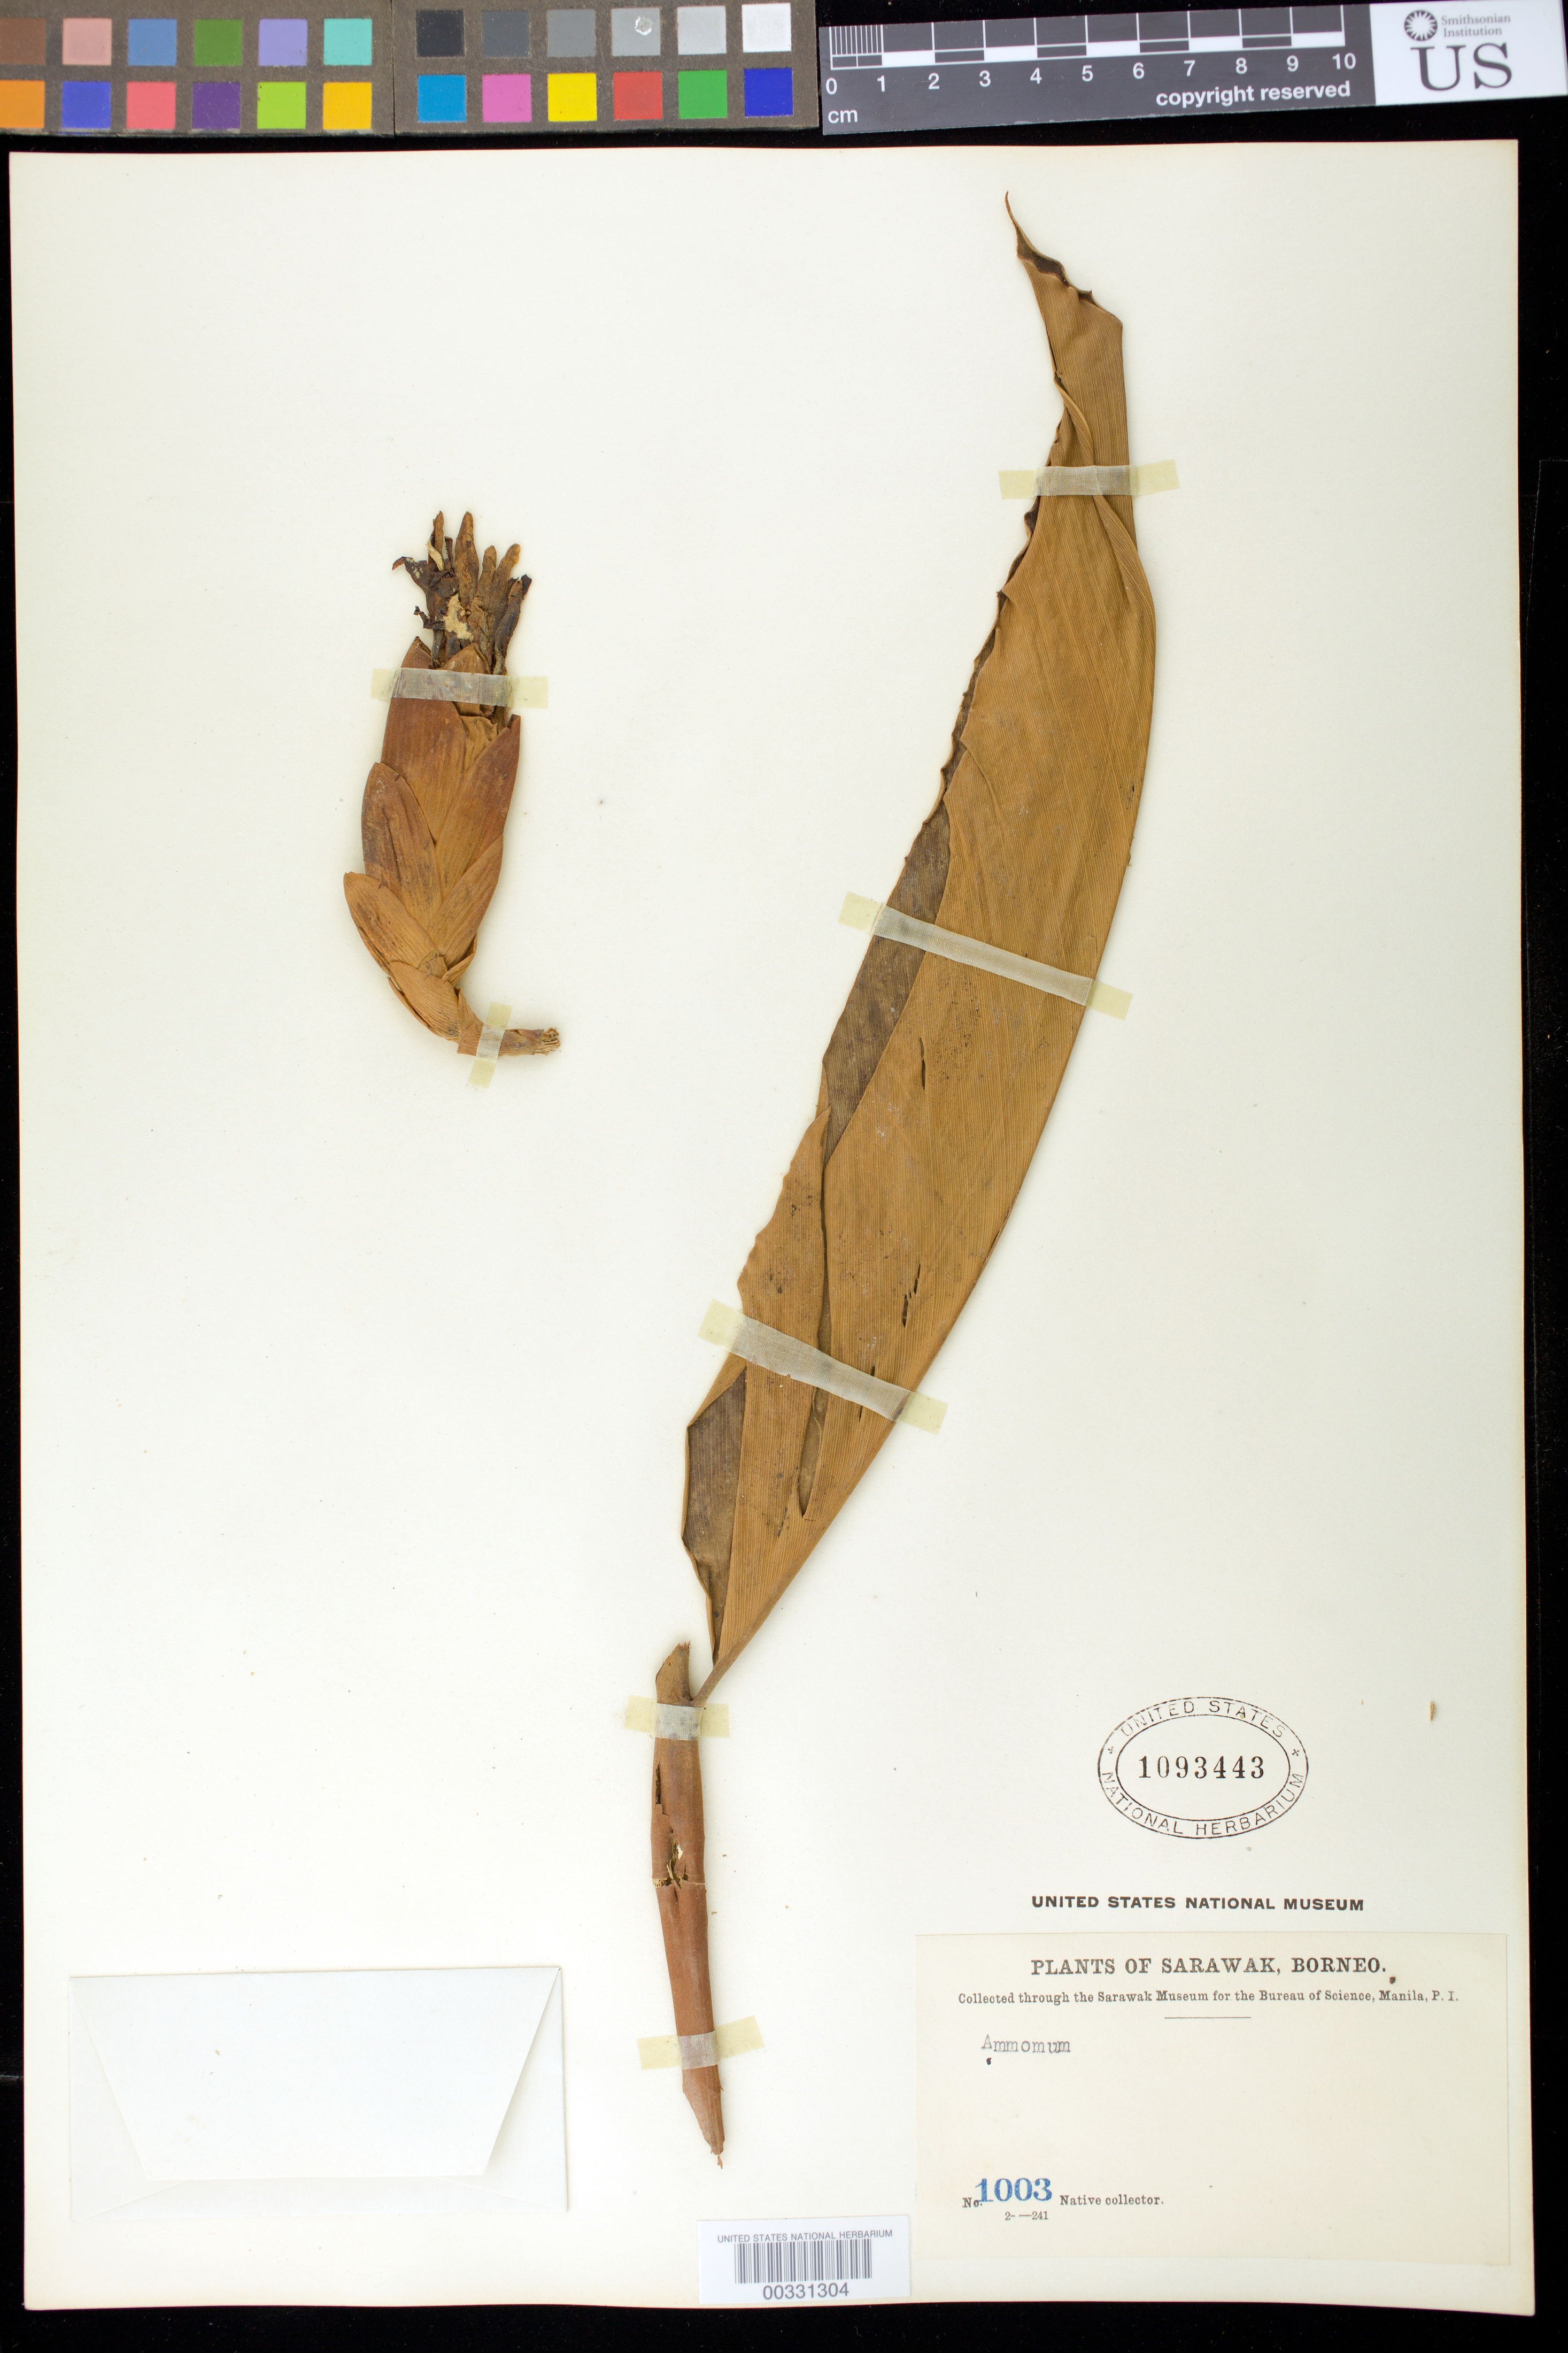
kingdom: Plantae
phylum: Tracheophyta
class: Liliopsida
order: Zingiberales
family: Zingiberaceae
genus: Amomum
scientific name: Amomum sp.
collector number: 1003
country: Malaysia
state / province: Sarawak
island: Borneo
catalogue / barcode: US 1093443